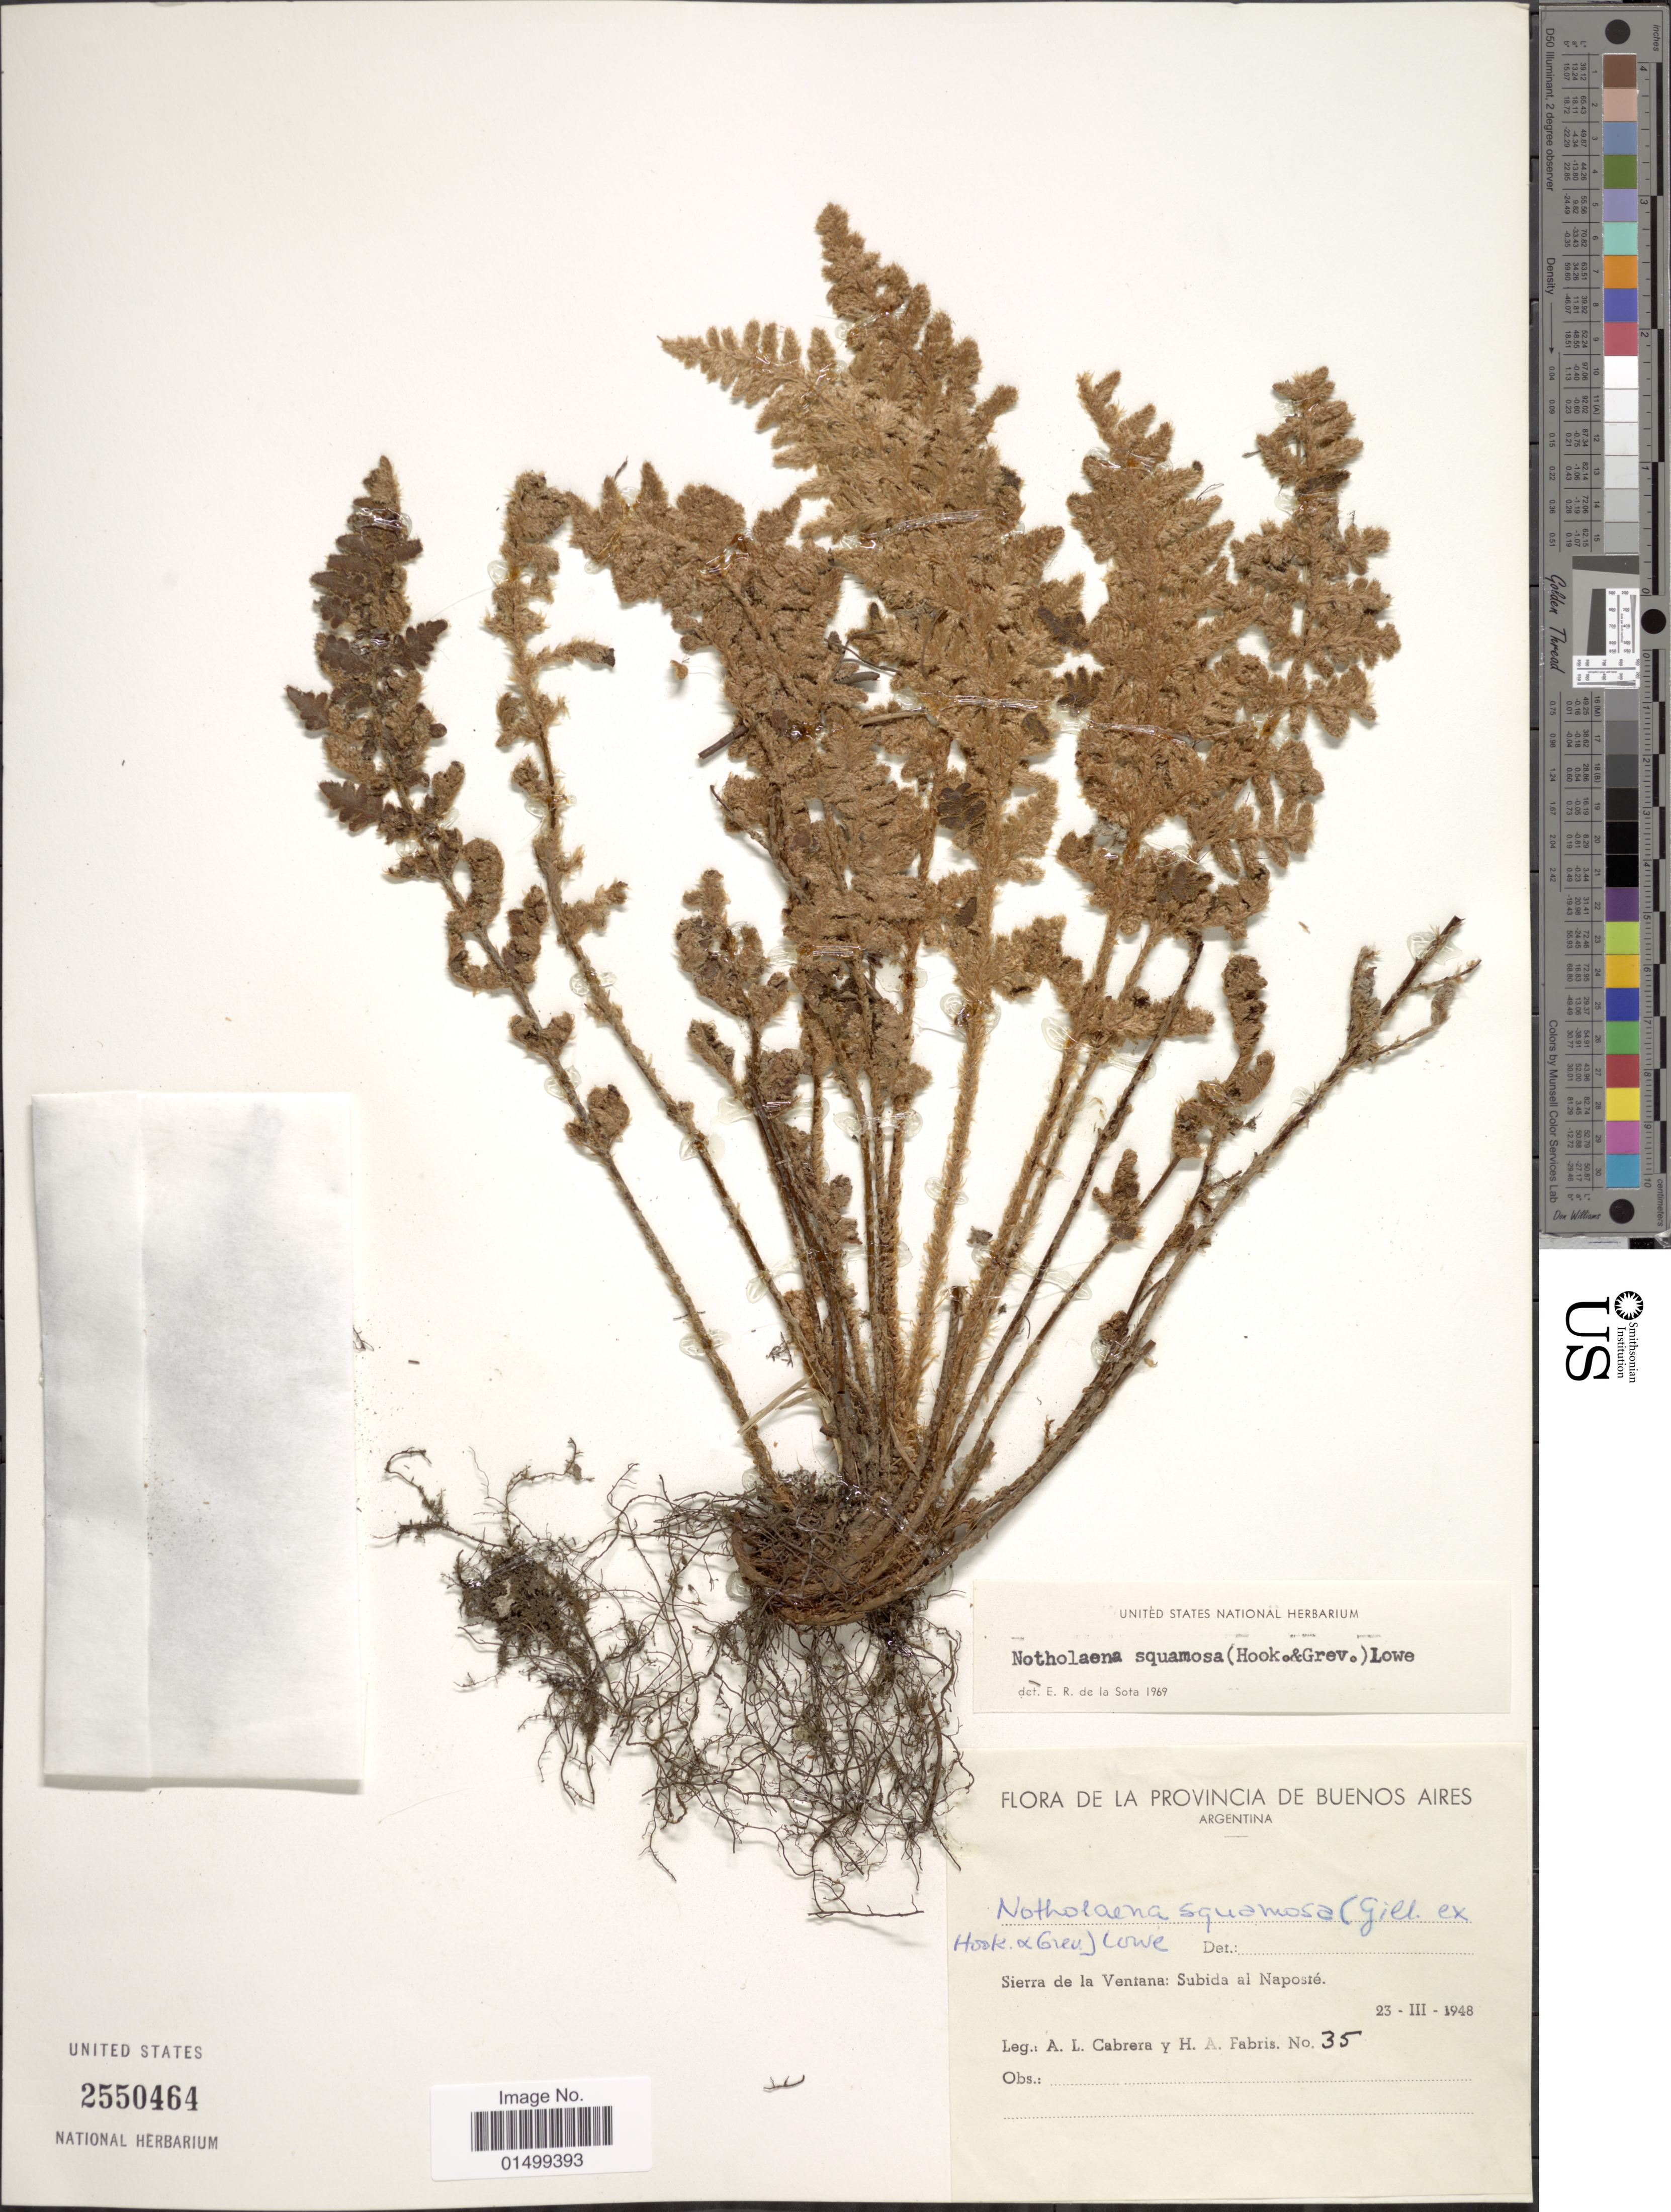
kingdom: Plantae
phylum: Tracheophyta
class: Polypodiopsida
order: Polypodiales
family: Pteridaceae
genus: Cheilanthes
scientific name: Cheilanthes squamosa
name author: Gillies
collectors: A. L. Cabrera & H. A. Fabris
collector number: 35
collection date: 1948-03-23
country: Argentina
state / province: Buenos Aires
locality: Sierra de la Ventana: Subsida al Naposté.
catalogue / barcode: US 2550464